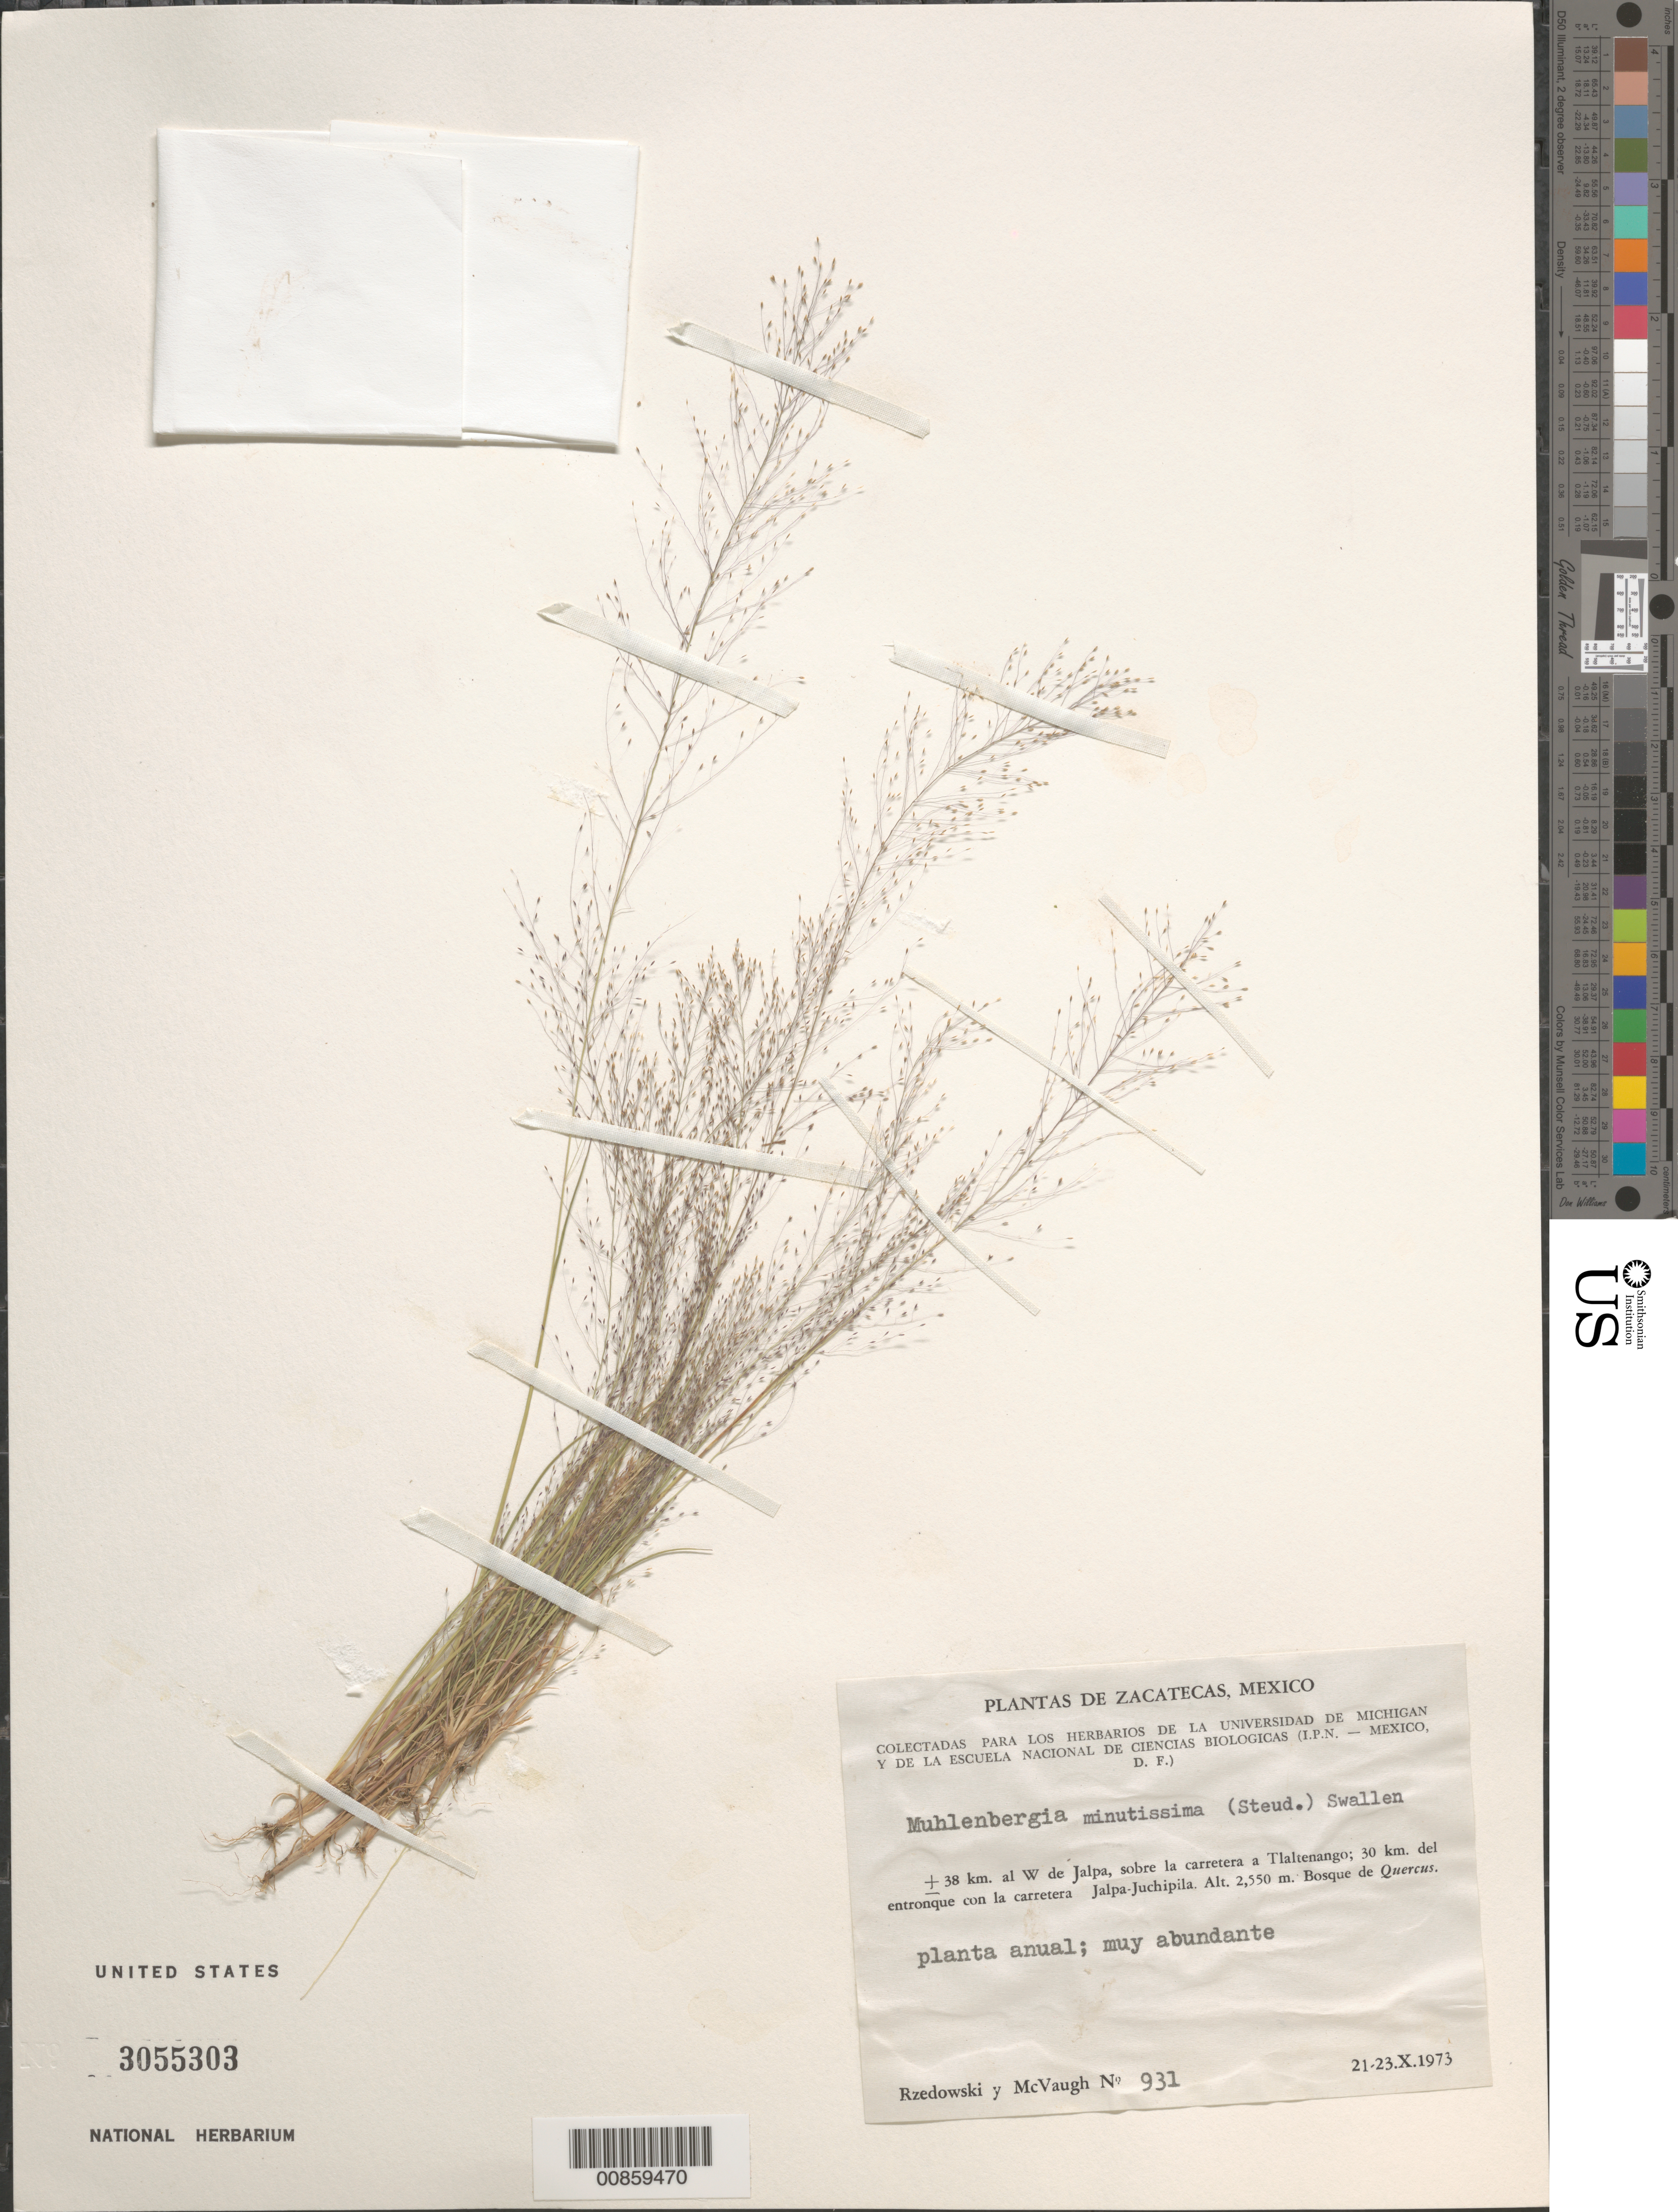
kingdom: Plantae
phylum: Tracheophyta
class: Liliopsida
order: Poales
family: Poaceae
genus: Muhlenbergia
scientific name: Muhlenbergia minutissima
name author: (Steud.) Swallen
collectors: J. Rzedowski & R. McVaugh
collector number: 931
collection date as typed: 21 Oct 1973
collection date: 1973-10-21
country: Mexico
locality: Aprox. 38 km al W de Jalpa sobre la carr. a Tlaltenango, 30 km del entronque con la carr. Jalpa-Juchipila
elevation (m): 2550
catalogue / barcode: US 3055303